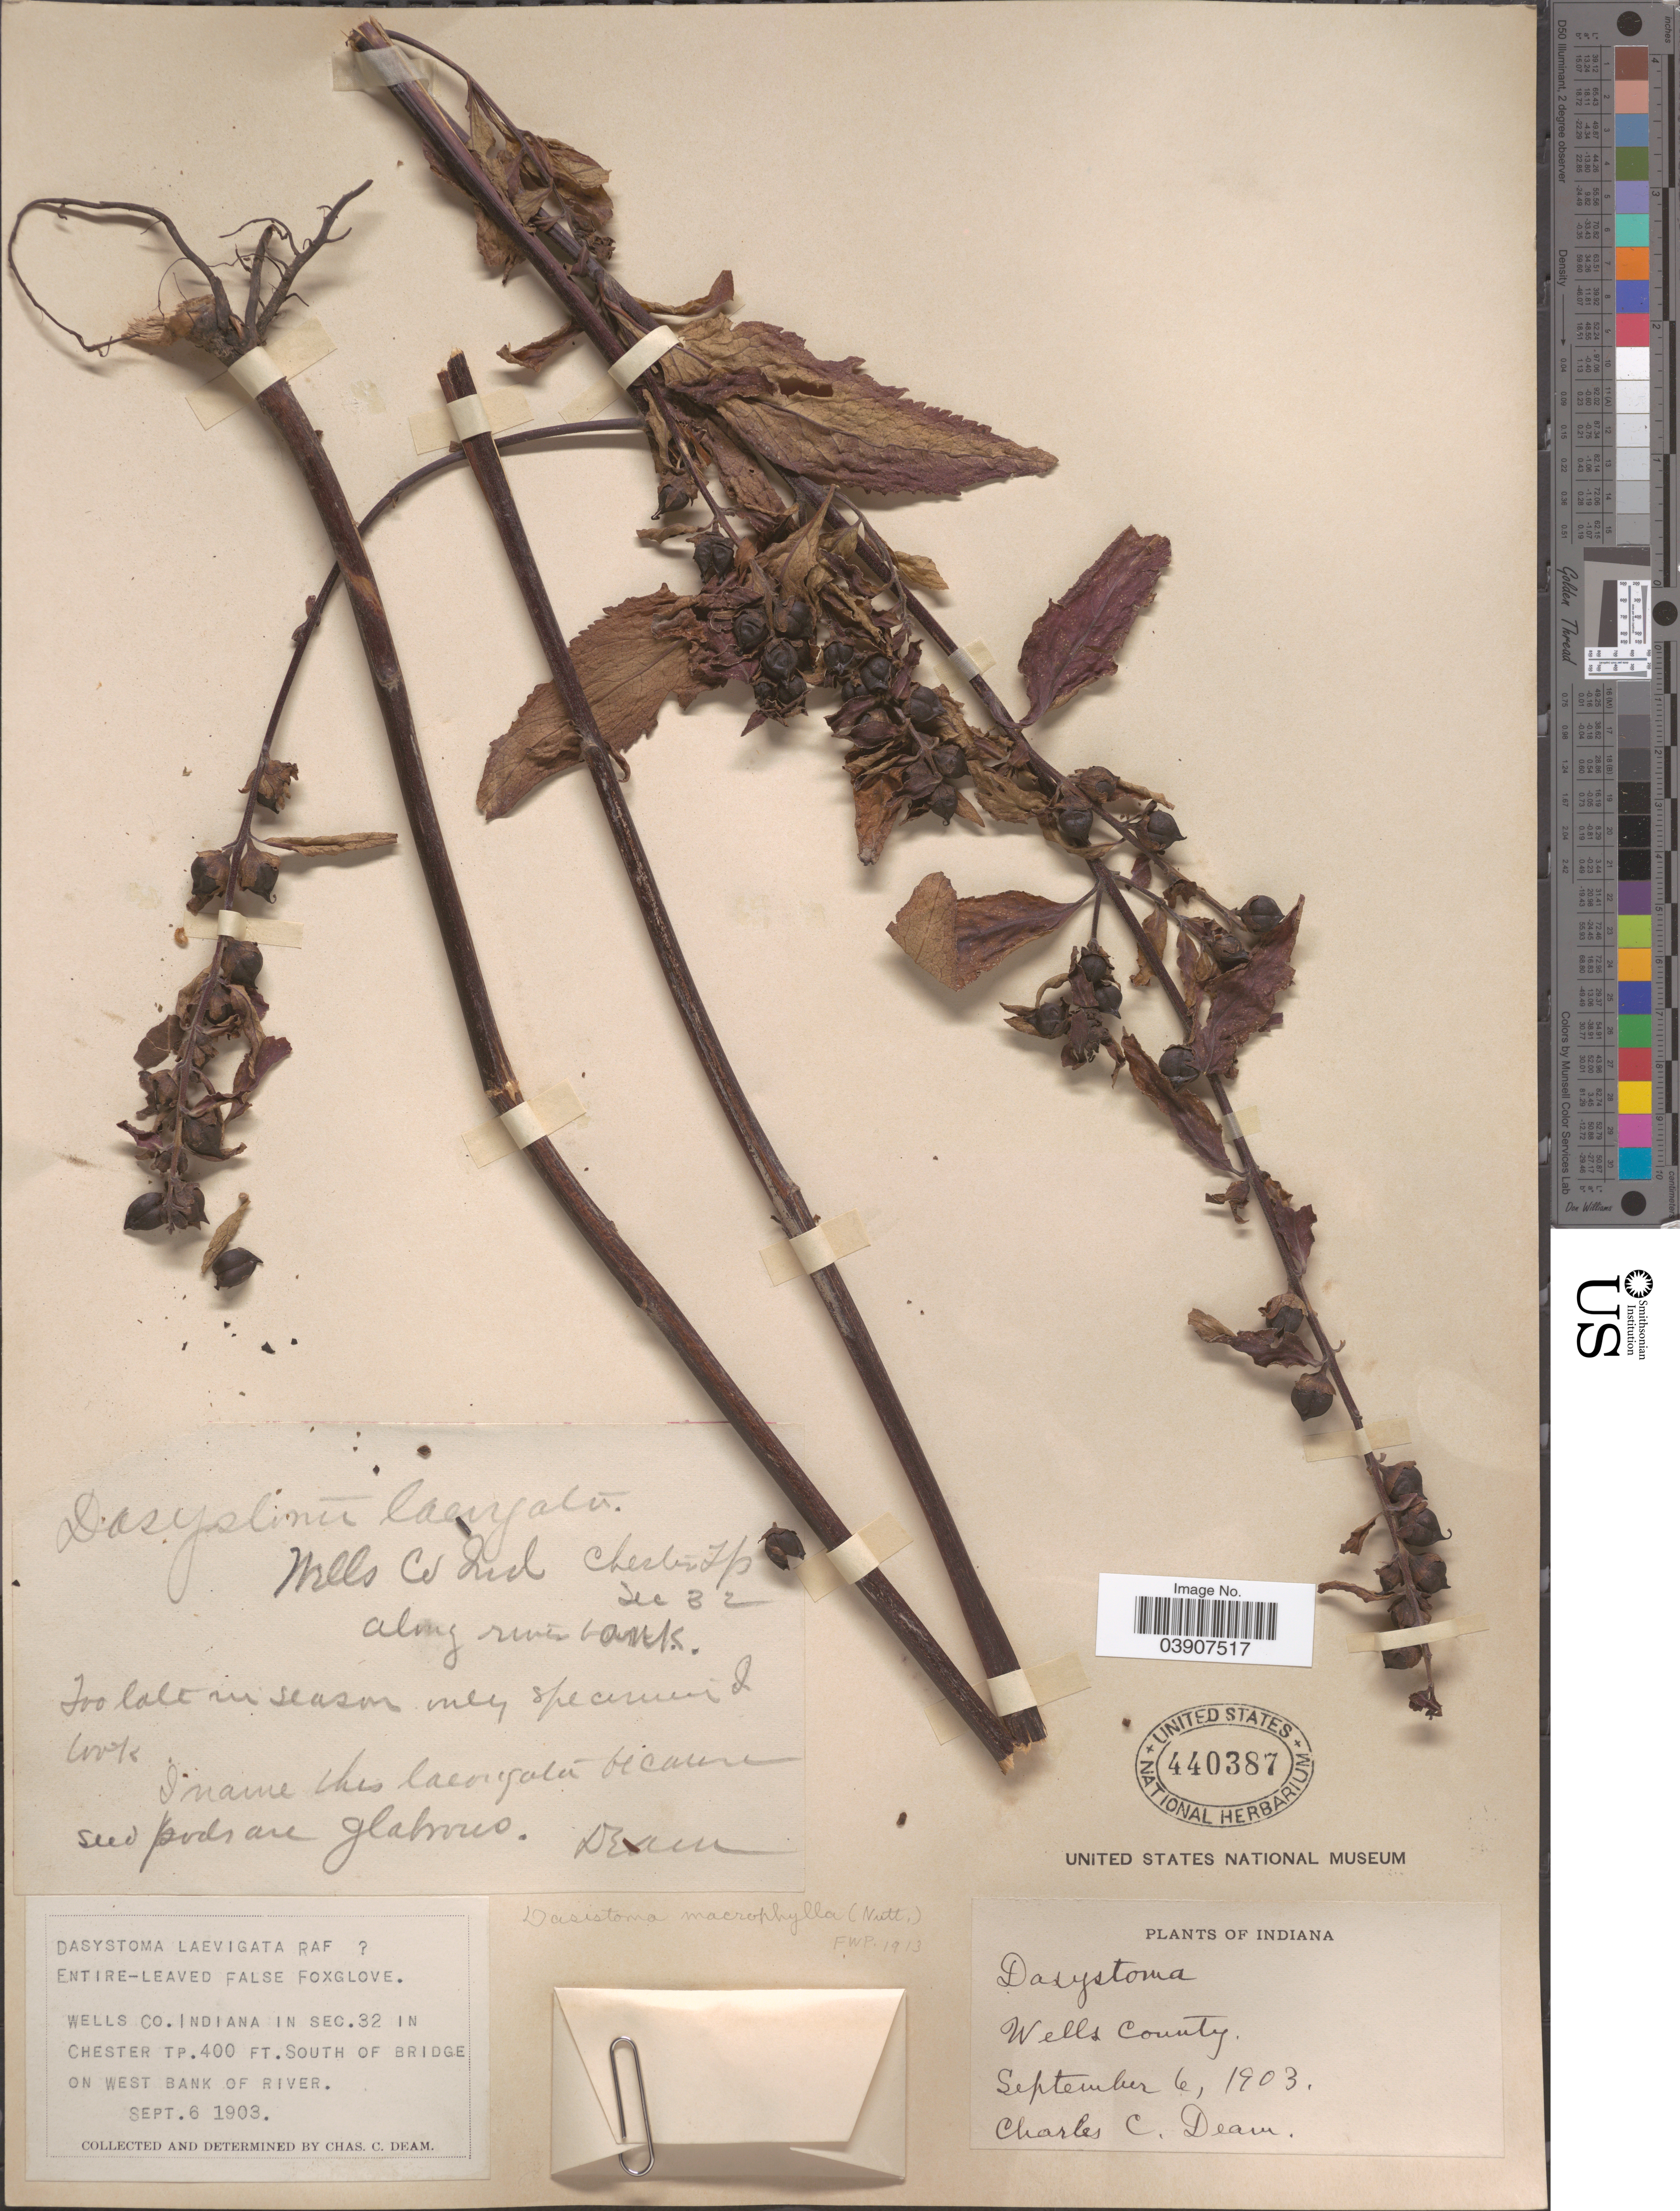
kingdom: Plantae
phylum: Tracheophyta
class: Magnoliopsida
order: Lamiales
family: Orobanchaceae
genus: Dasistoma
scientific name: Dasistoma macrophylla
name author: (Nutt.) Raf.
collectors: C. C. Deam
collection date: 1903-09-06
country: United States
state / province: Indiana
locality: Wells County, In sec. 32 in Chester Tp. South of bridge on west bank of river.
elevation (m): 122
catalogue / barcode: US 440387